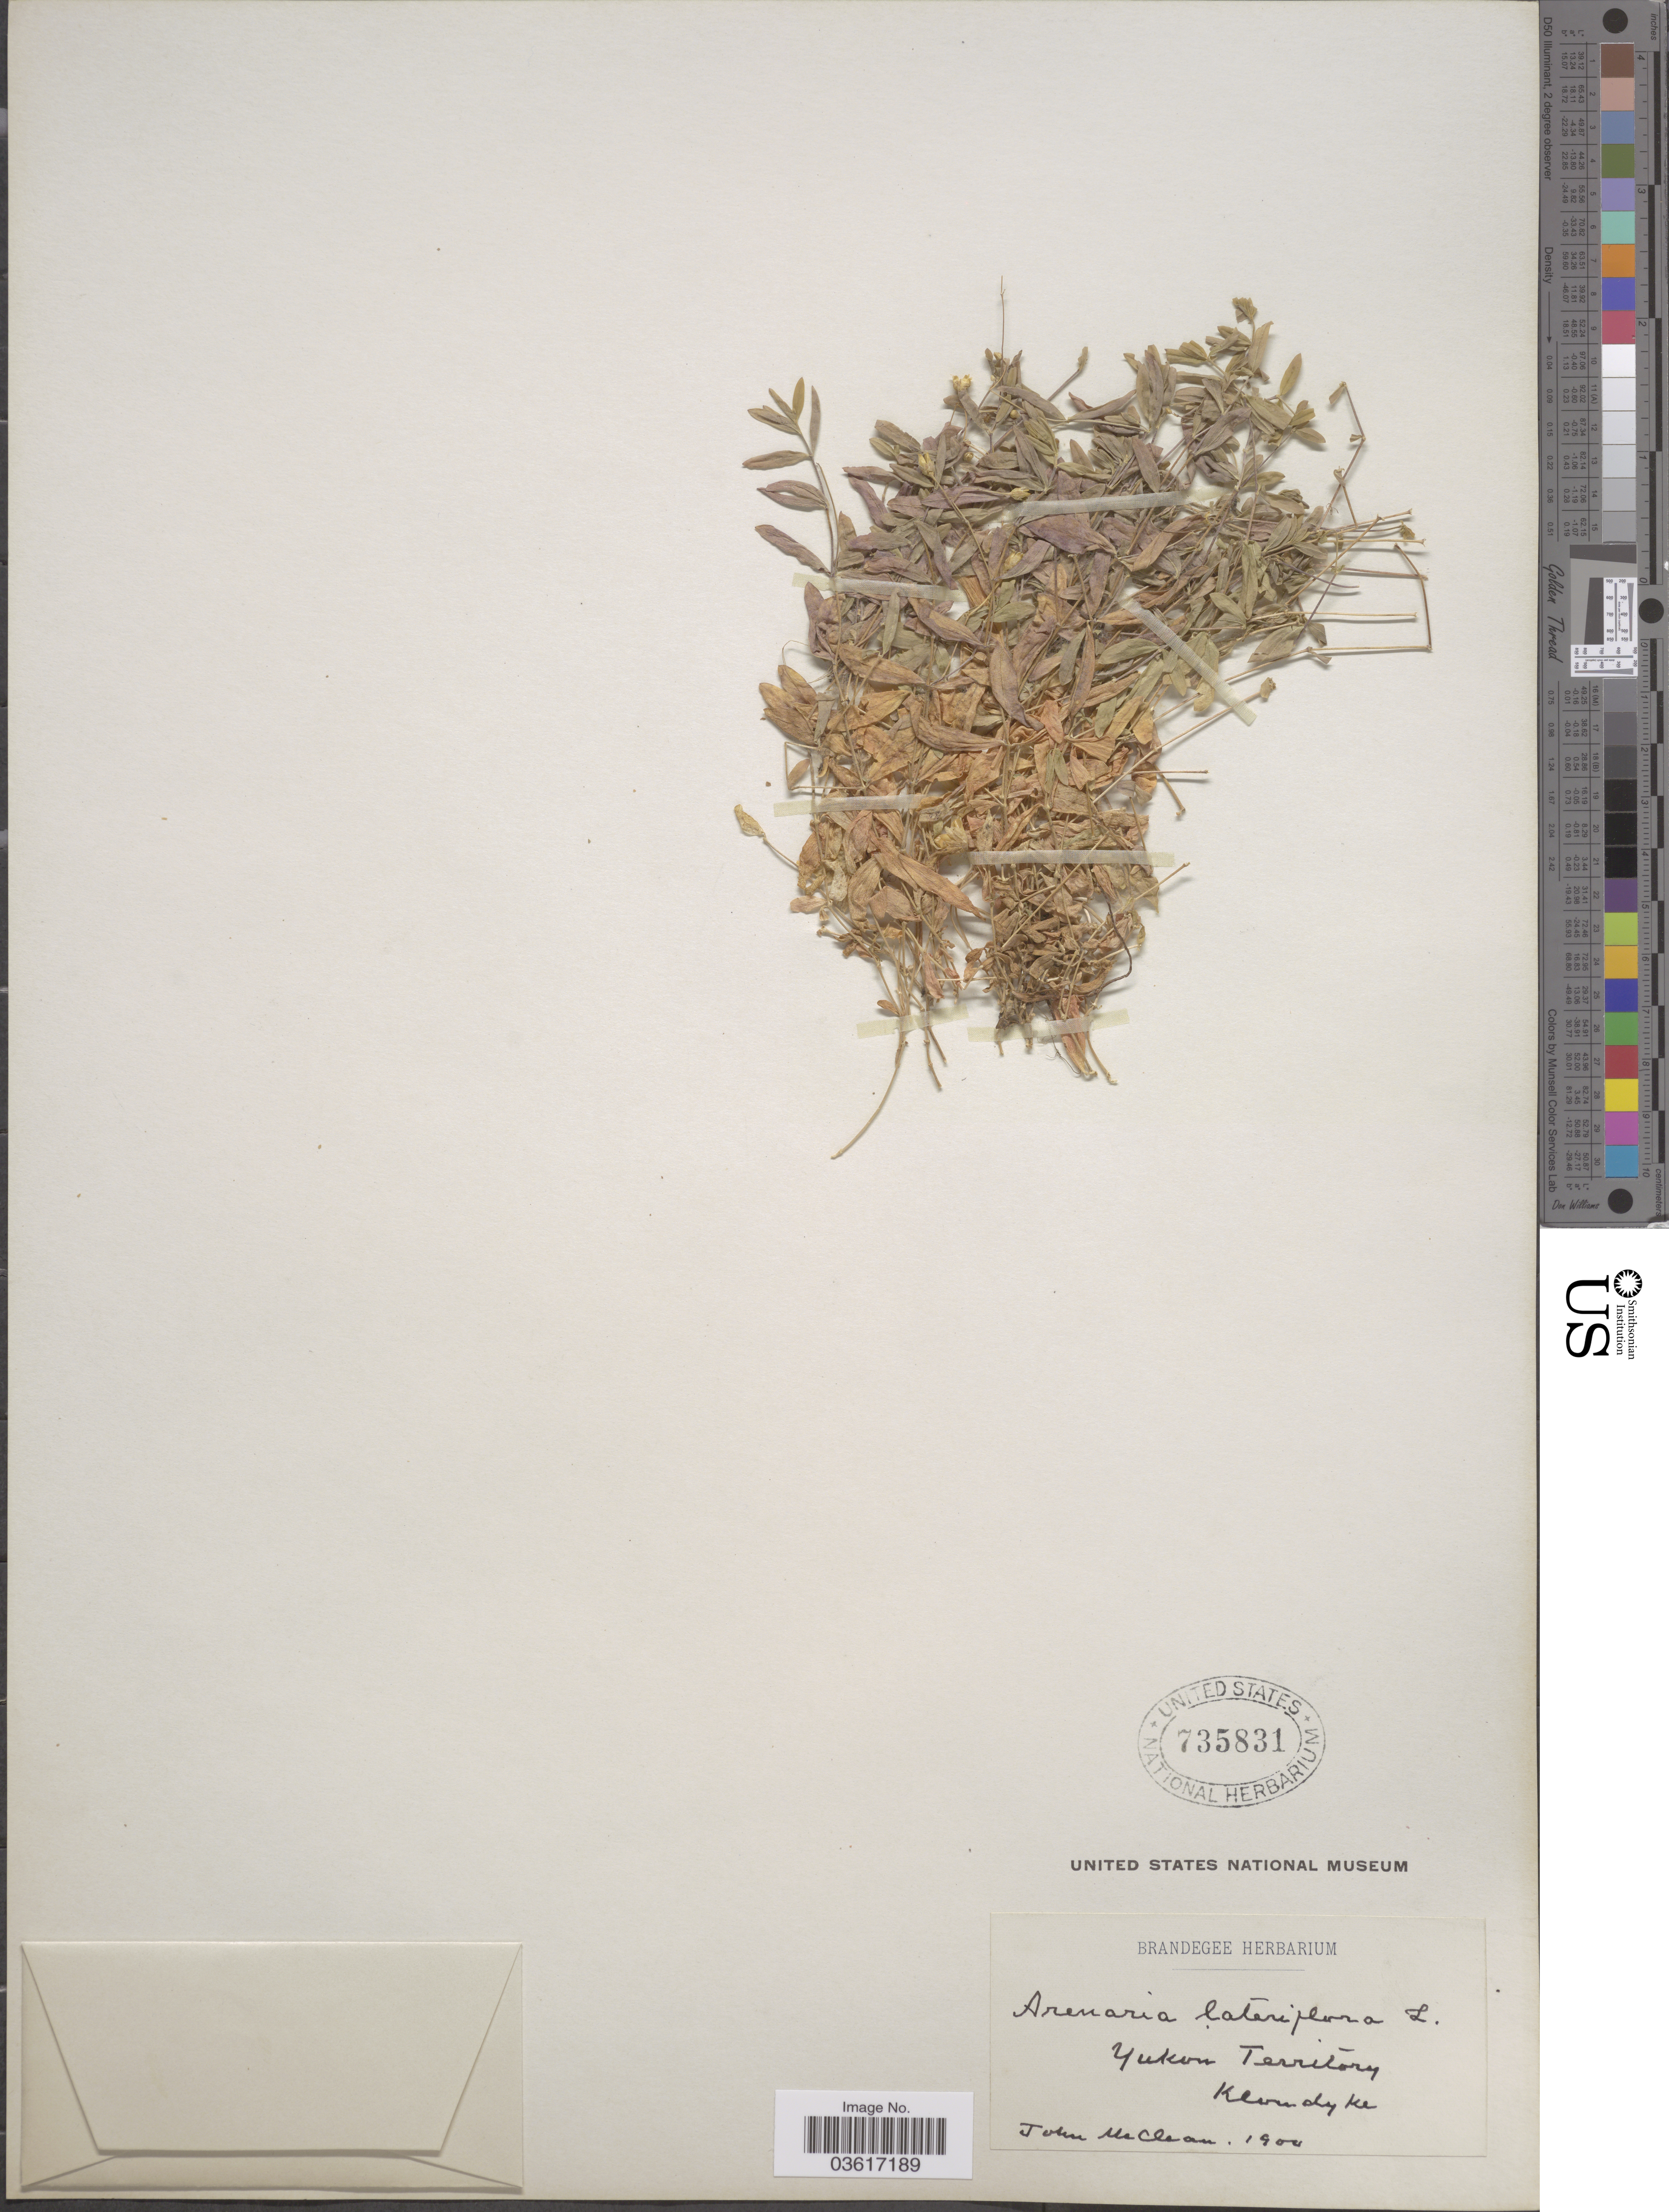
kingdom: Plantae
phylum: Tracheophyta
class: Magnoliopsida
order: Caryophyllales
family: Caryophyllaceae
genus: Moehringia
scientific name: Moehringia lateriflora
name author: (L.) Fenzl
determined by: Strong, Mark T., (BOT), Smithsonian Institution - National Museum of Natural History (UNITED STATES)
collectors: J. McClean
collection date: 1900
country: Canada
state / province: Yukon Territory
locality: Klondyke.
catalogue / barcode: US 735831